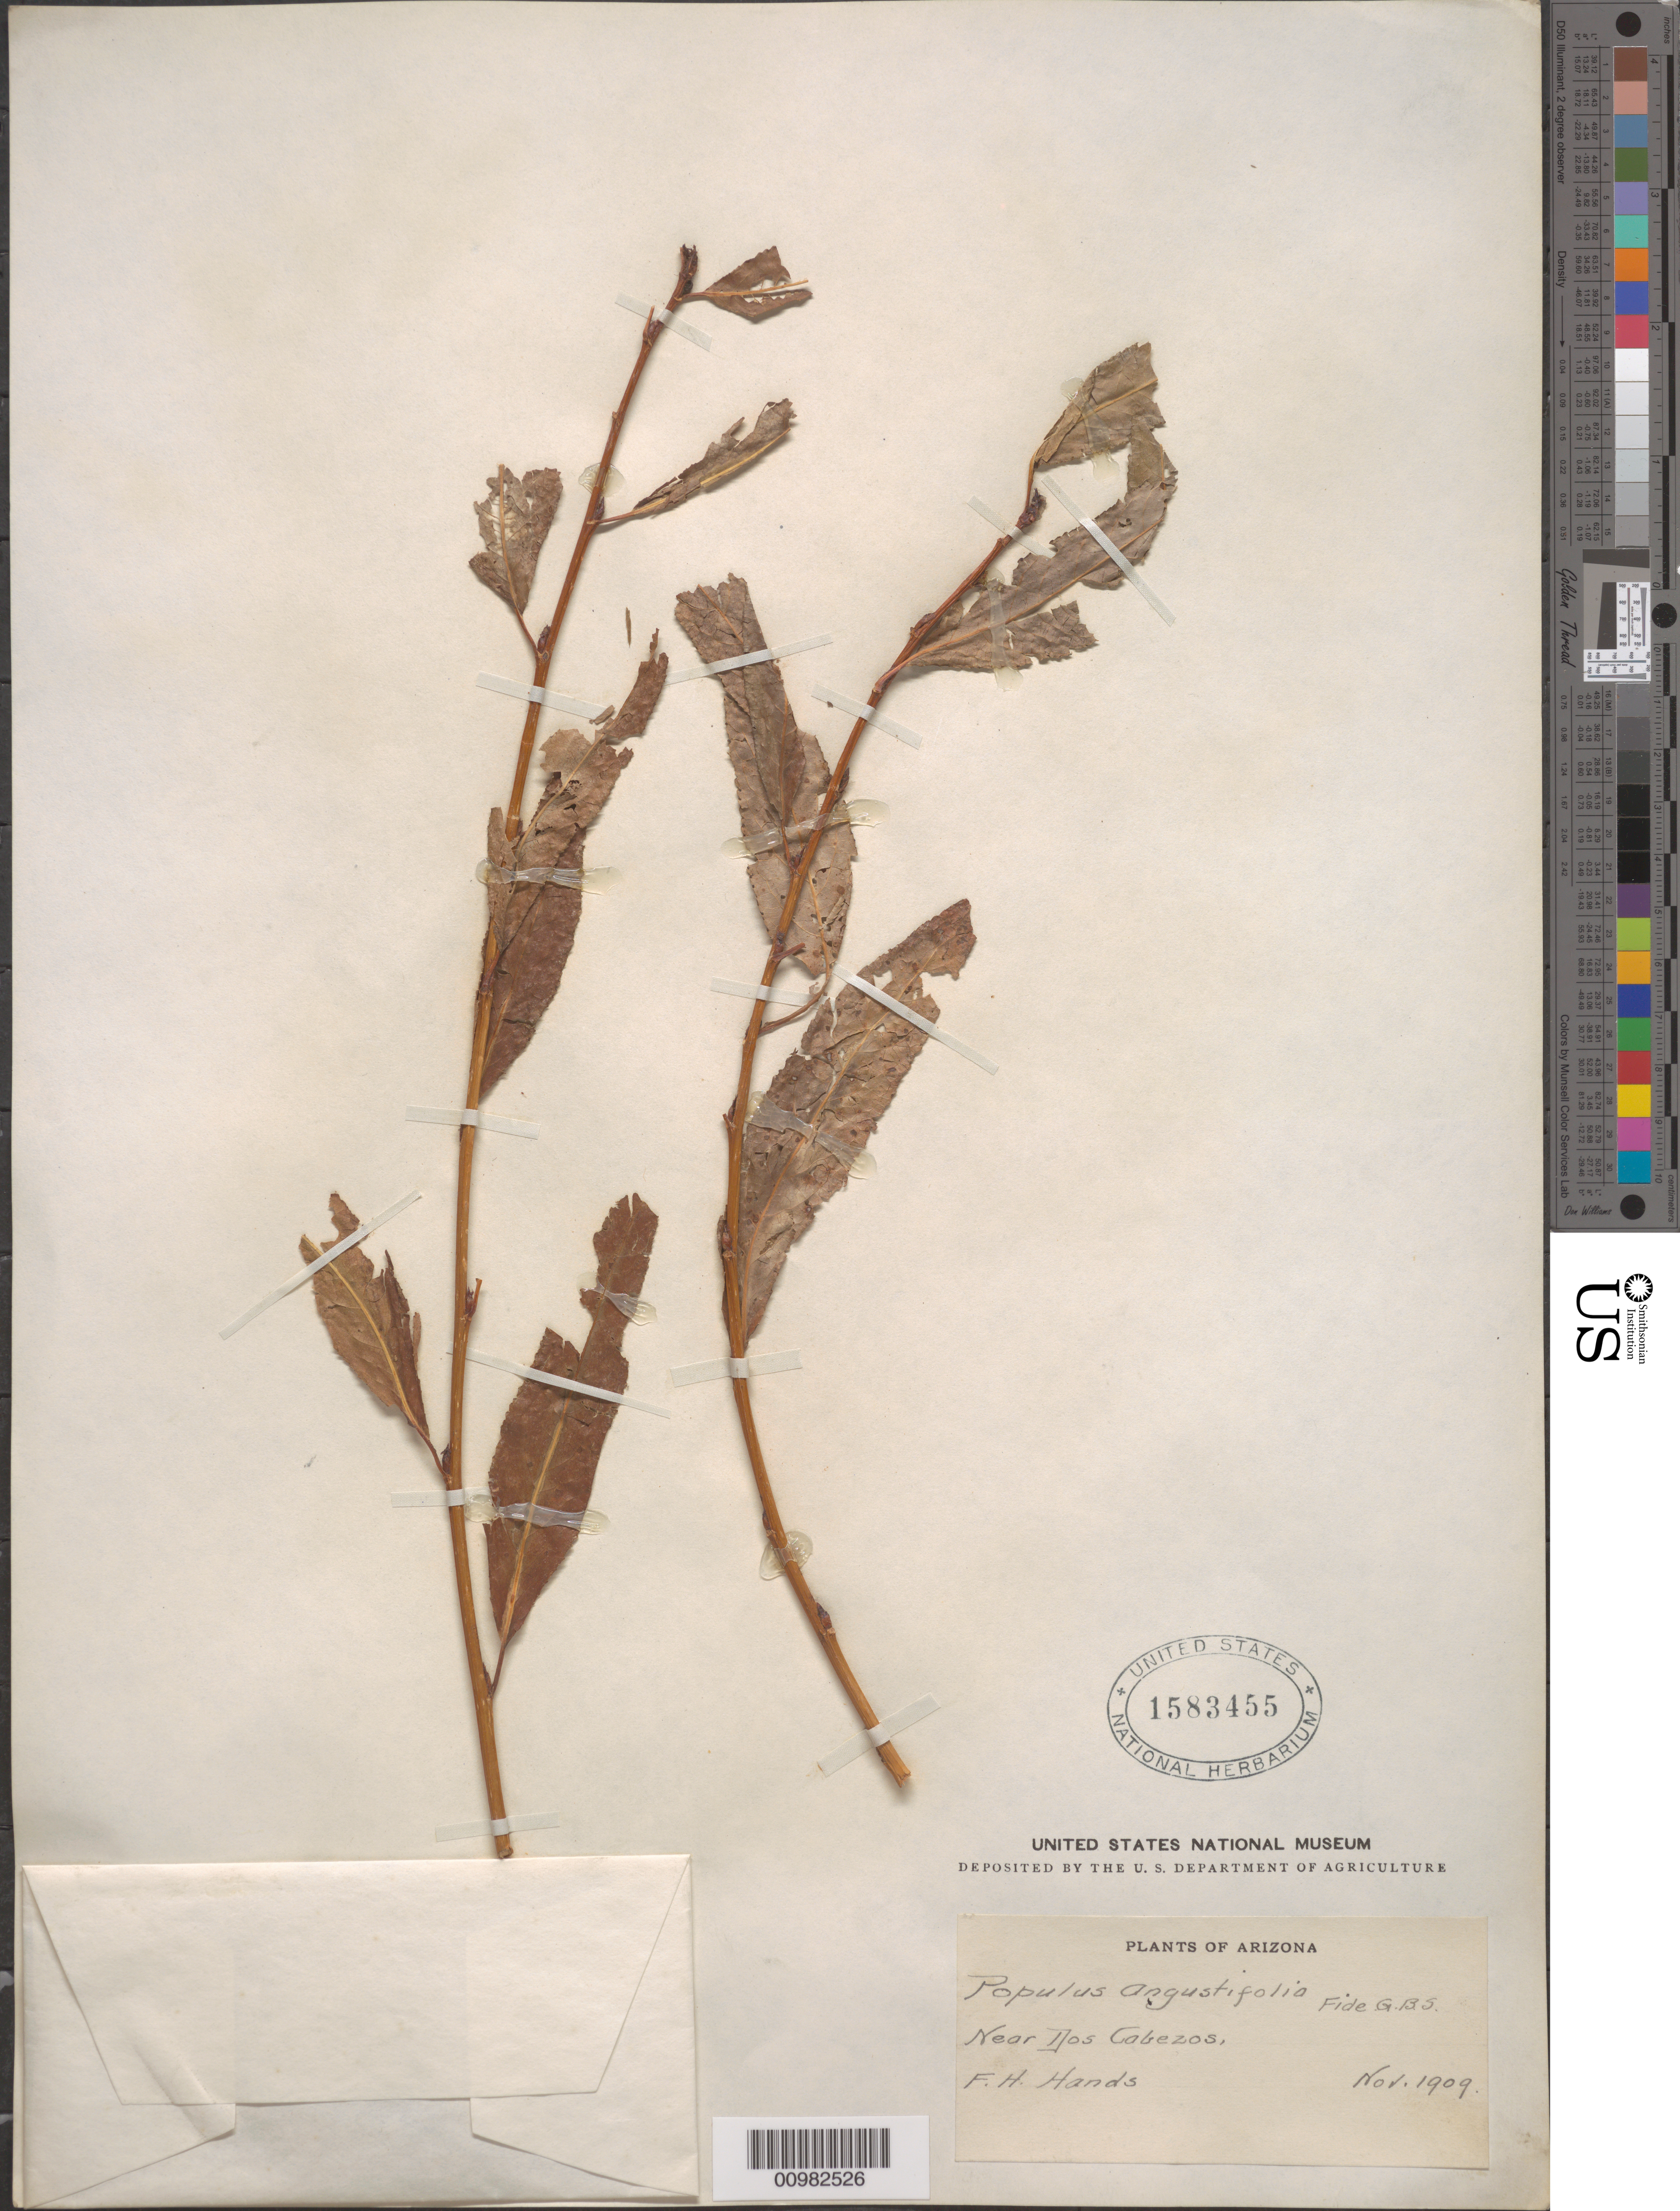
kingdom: Plantae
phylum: Tracheophyta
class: Magnoliopsida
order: Malpighiales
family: Salicaceae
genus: Populus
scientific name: Populus angustifolia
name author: E. James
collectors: W. Handro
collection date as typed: Nov 1909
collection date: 1909-11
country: United States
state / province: Arizona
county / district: Cochise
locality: Near Dos Cabezas.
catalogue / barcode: US 1583455